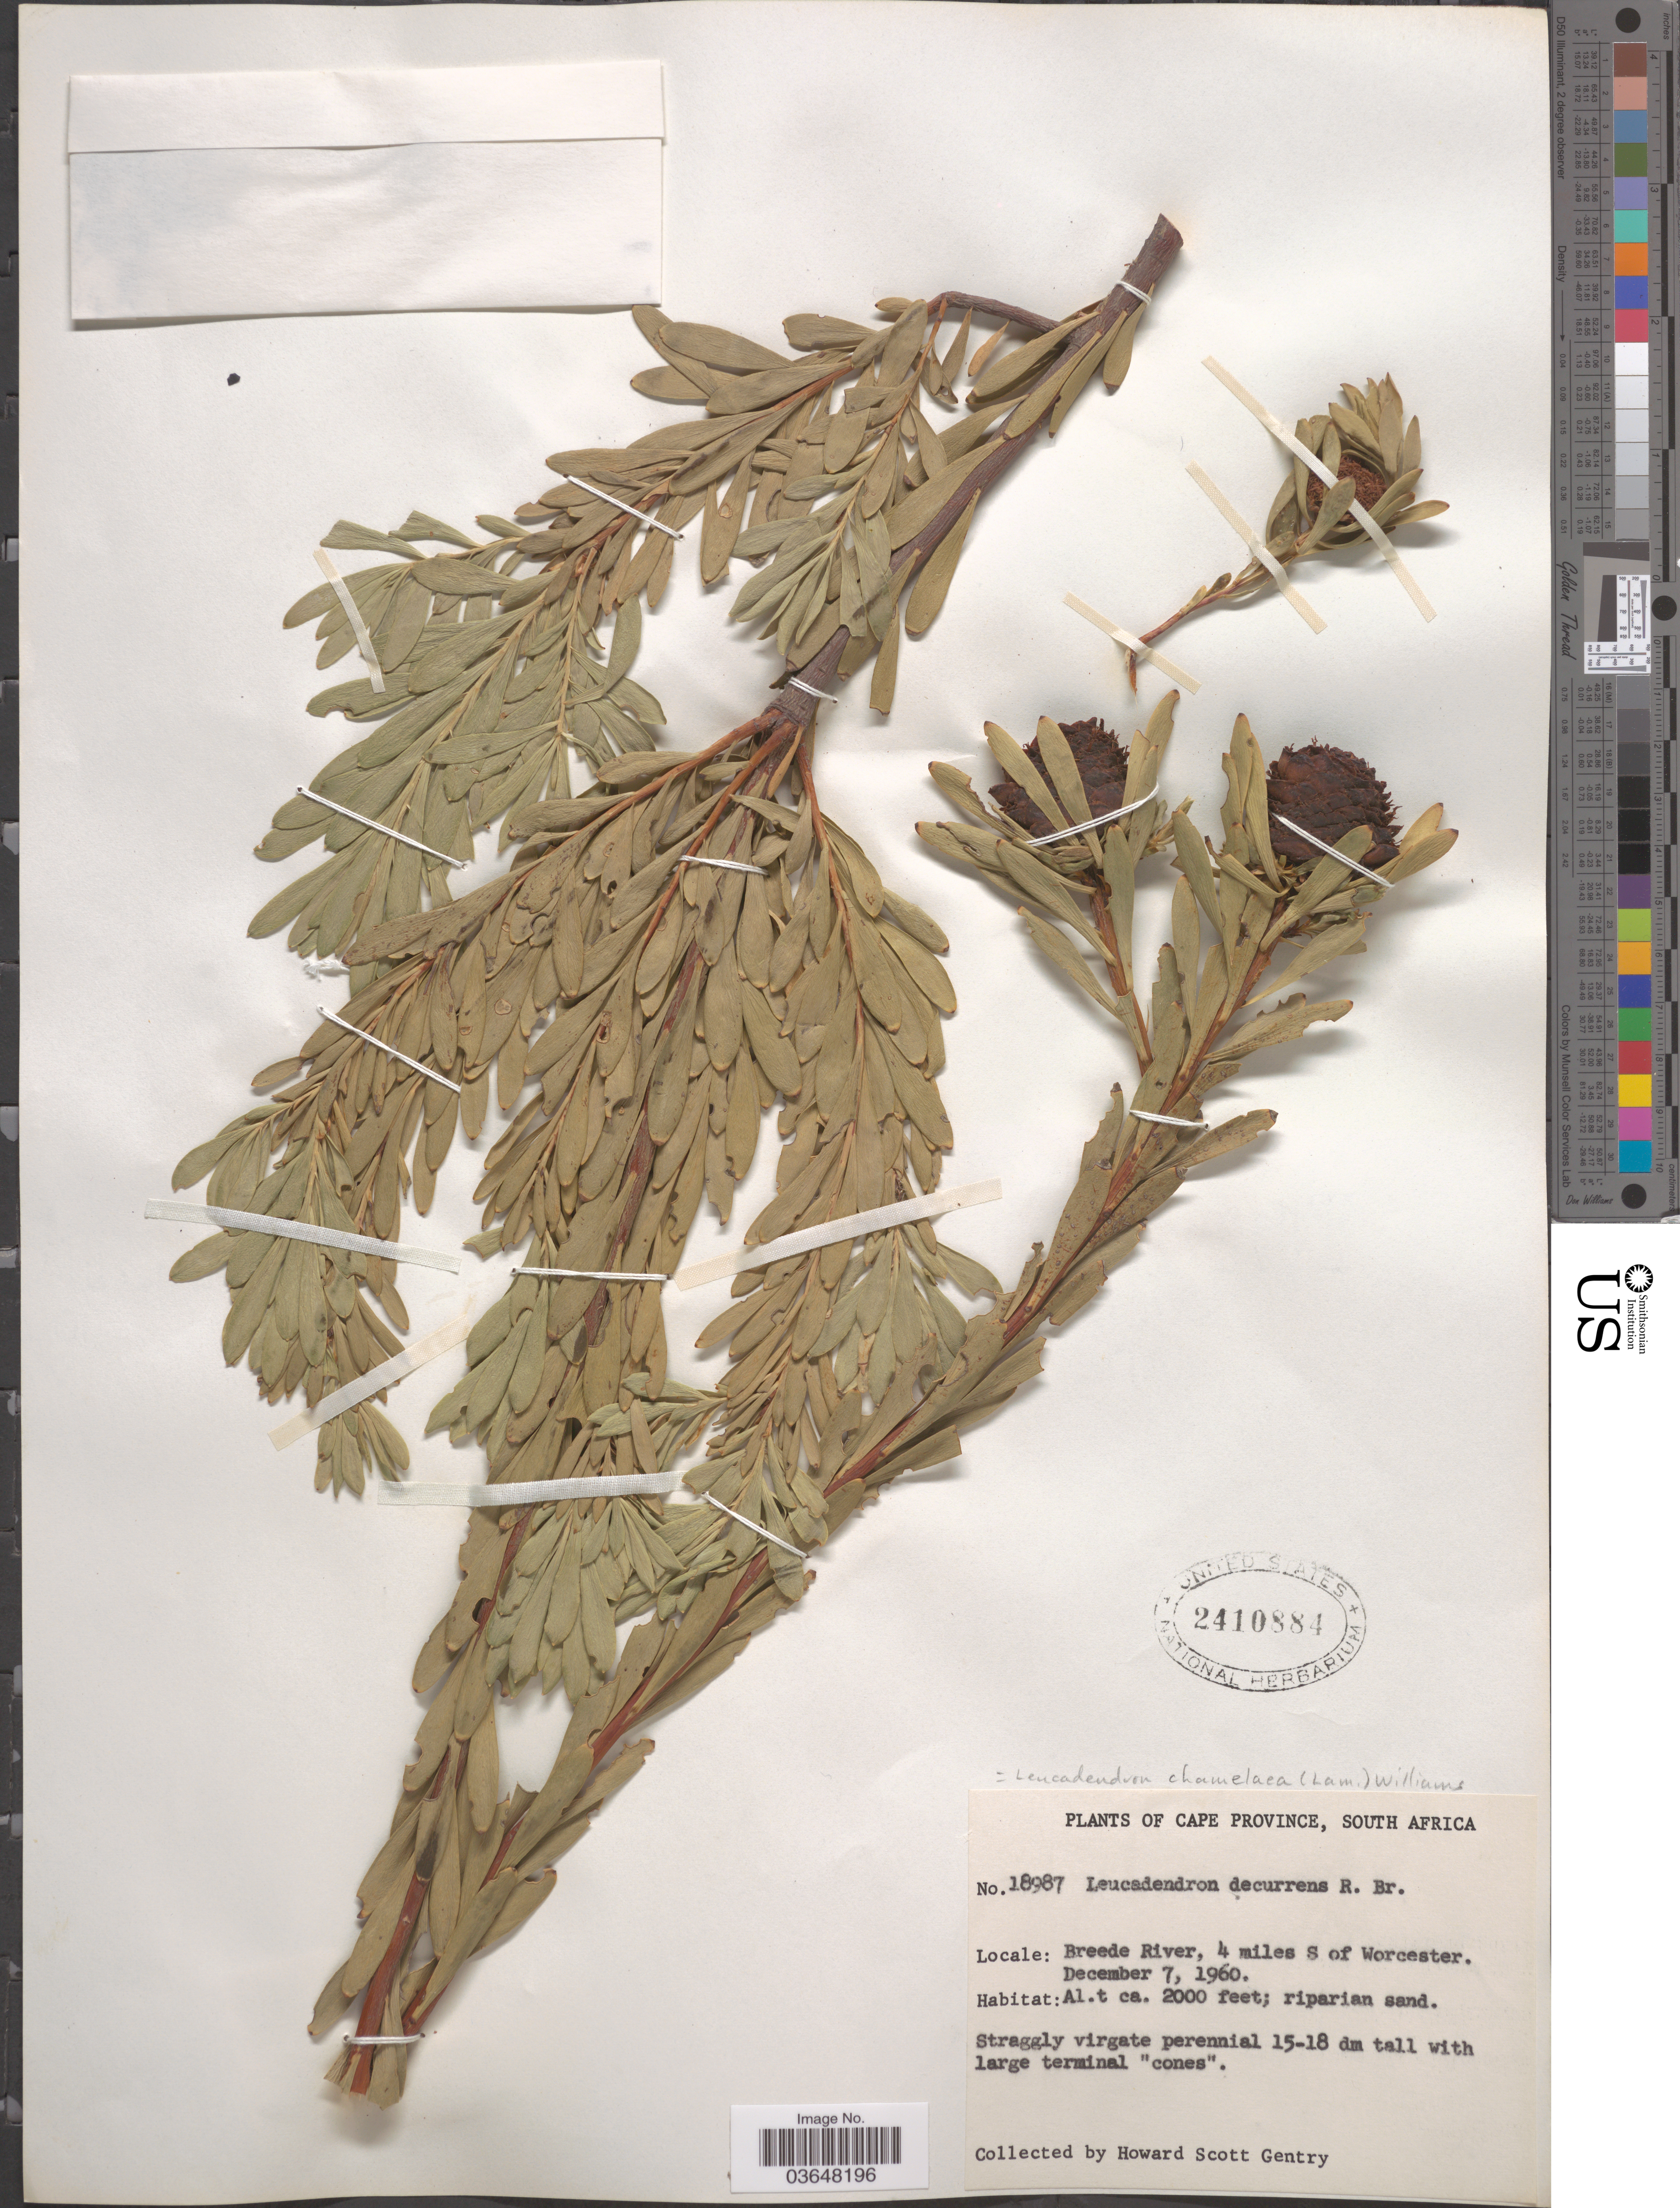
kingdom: Plantae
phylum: Tracheophyta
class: Magnoliopsida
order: Proteales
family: Proteaceae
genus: Leucadendron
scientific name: Leucadendron chamelaea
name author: I.A. Williams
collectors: H. S. Gentry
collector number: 18987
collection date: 1960-12-07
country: South Africa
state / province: Western Cape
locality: Breede River, 4 miles S of Worcester.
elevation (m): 610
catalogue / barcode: US 2410884